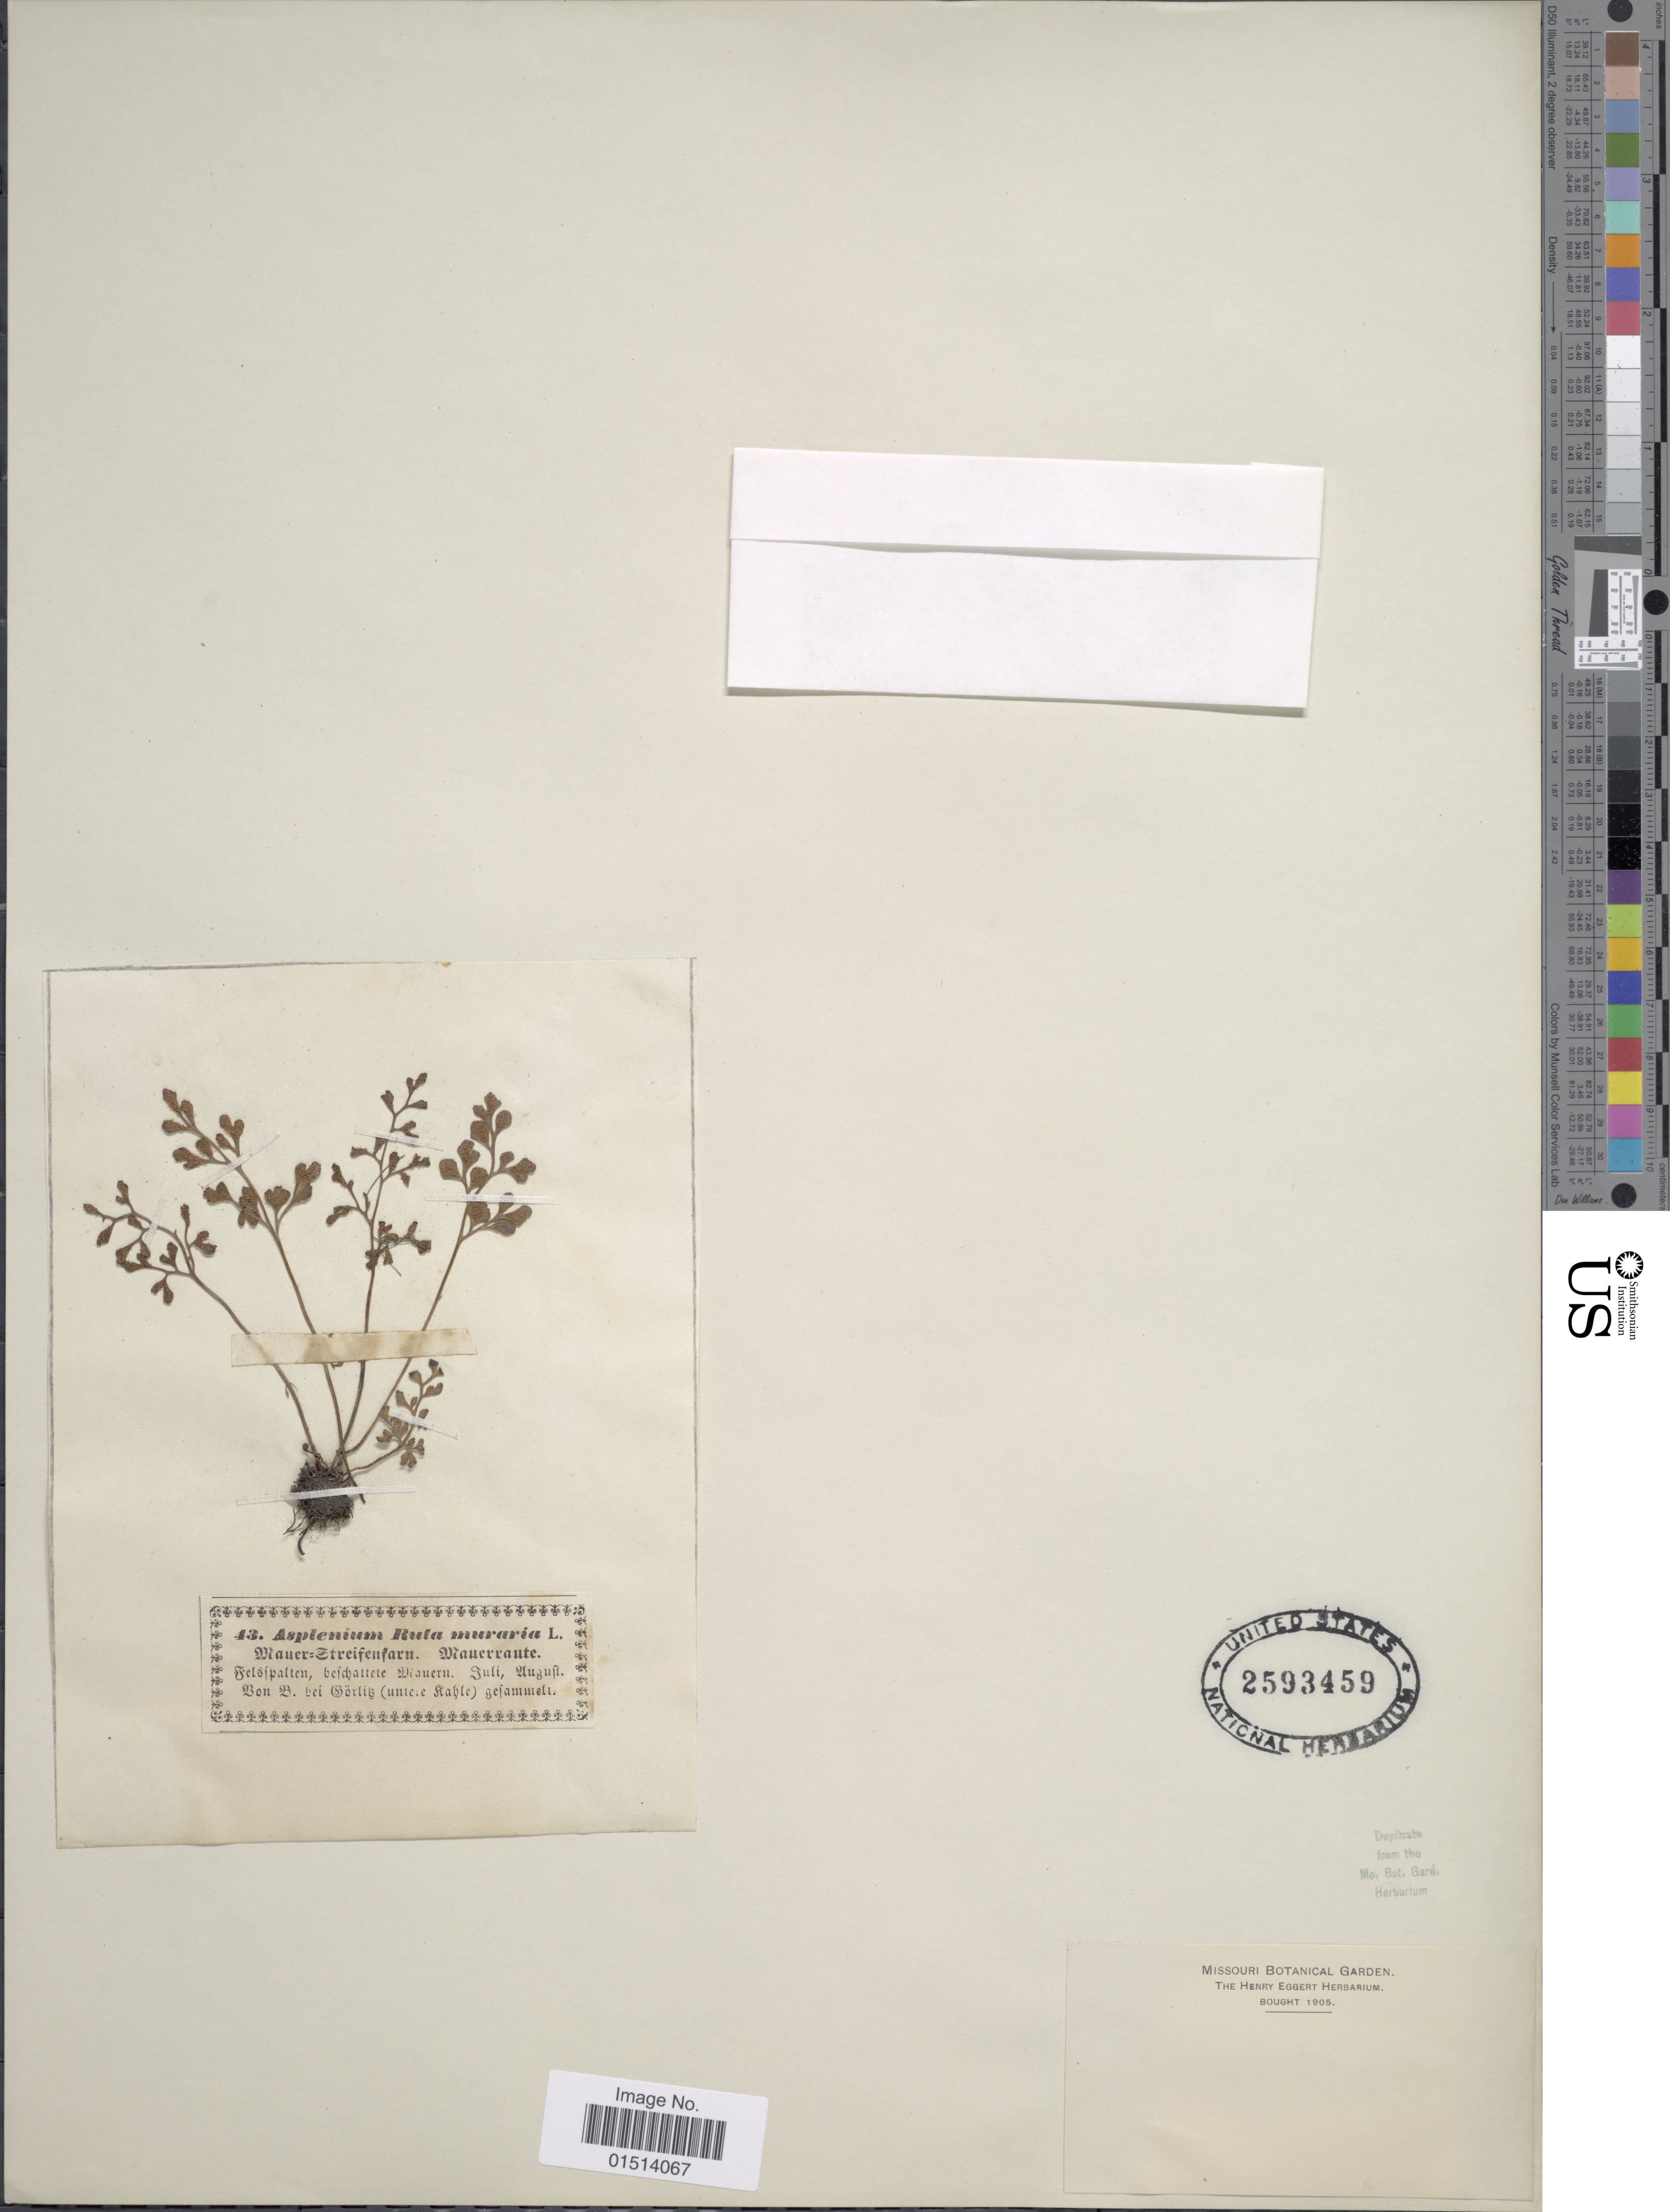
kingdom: Plantae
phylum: Tracheophyta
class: Polypodiopsida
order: Polypodiales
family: Aspleniaceae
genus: Asplenium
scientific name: Asplenium ruta-muraria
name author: L.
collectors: ex herb. Henry Eggert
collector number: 43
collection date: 1905-07/1905-08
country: Germany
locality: Felsipalten, beichattete Diaueru [unsure placement]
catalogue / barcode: US 2593459